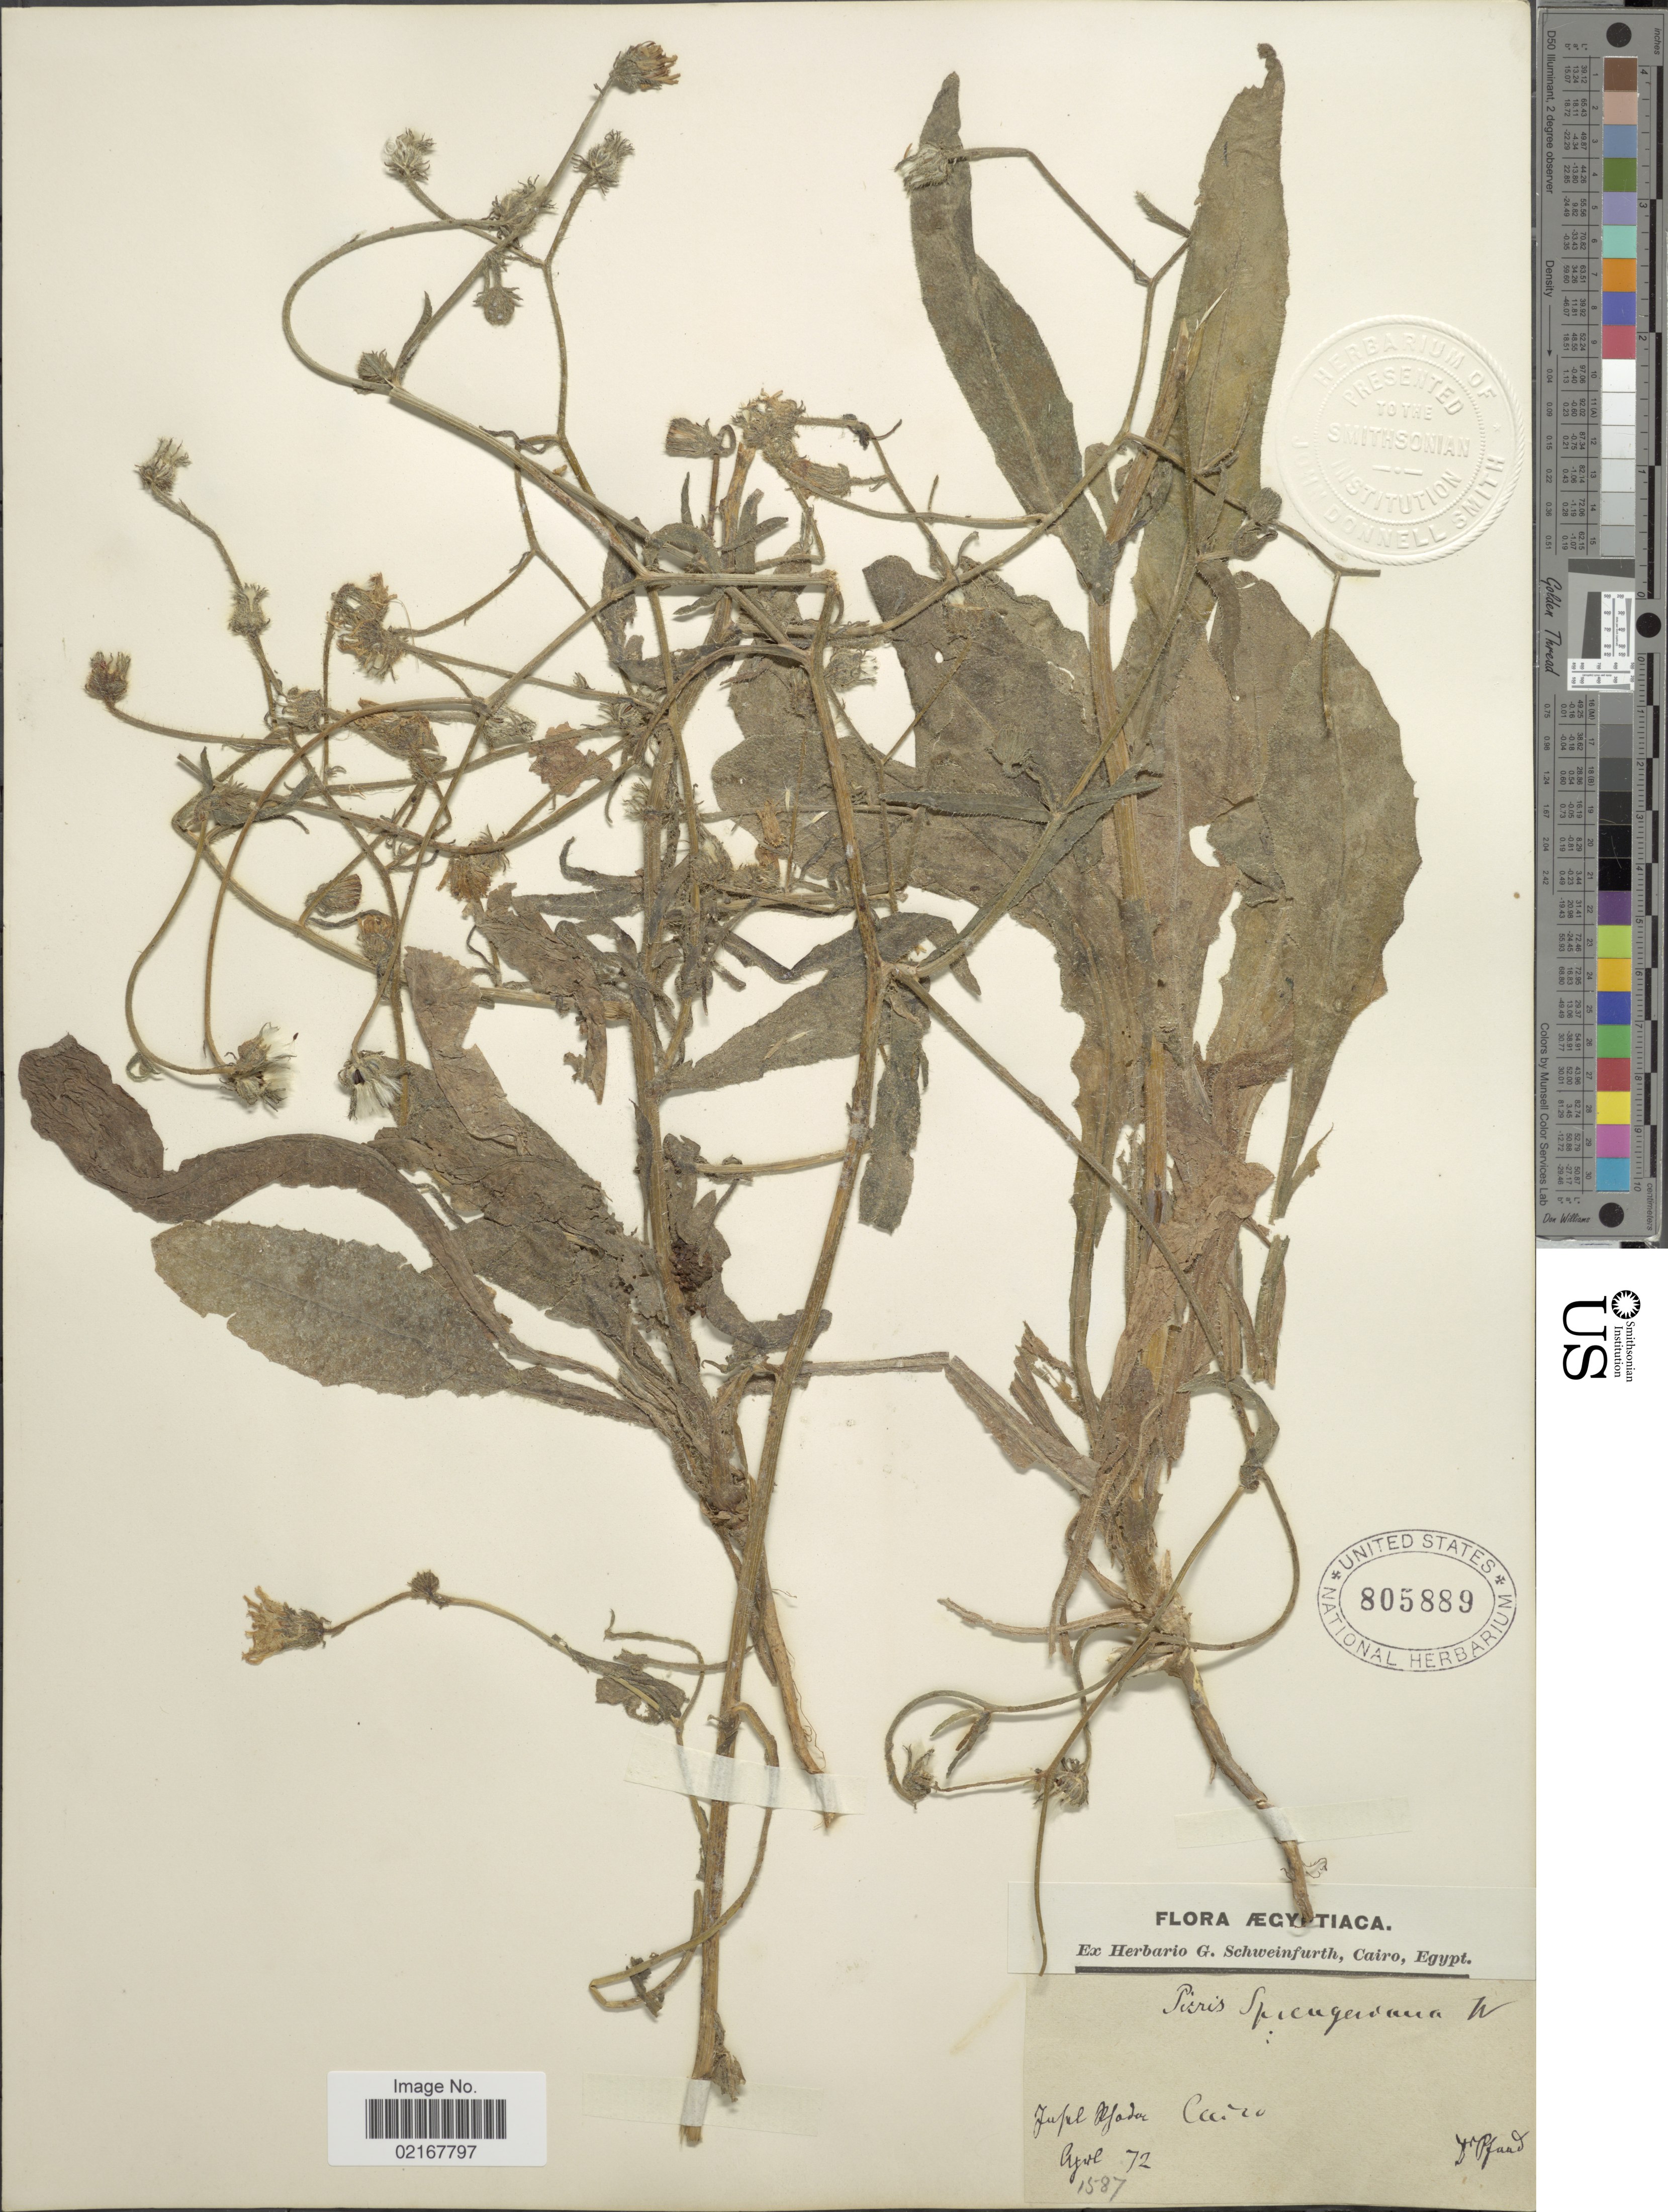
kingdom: Plantae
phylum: Tracheophyta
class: Magnoliopsida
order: Asterales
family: Asteraceae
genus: Crepis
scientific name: Crepis sprengeriana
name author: (L.) All.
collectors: -. Pfund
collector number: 1587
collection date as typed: Transcribed d/m/y: /8/72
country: Egypt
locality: [illegible text], Cairo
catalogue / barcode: US 805889